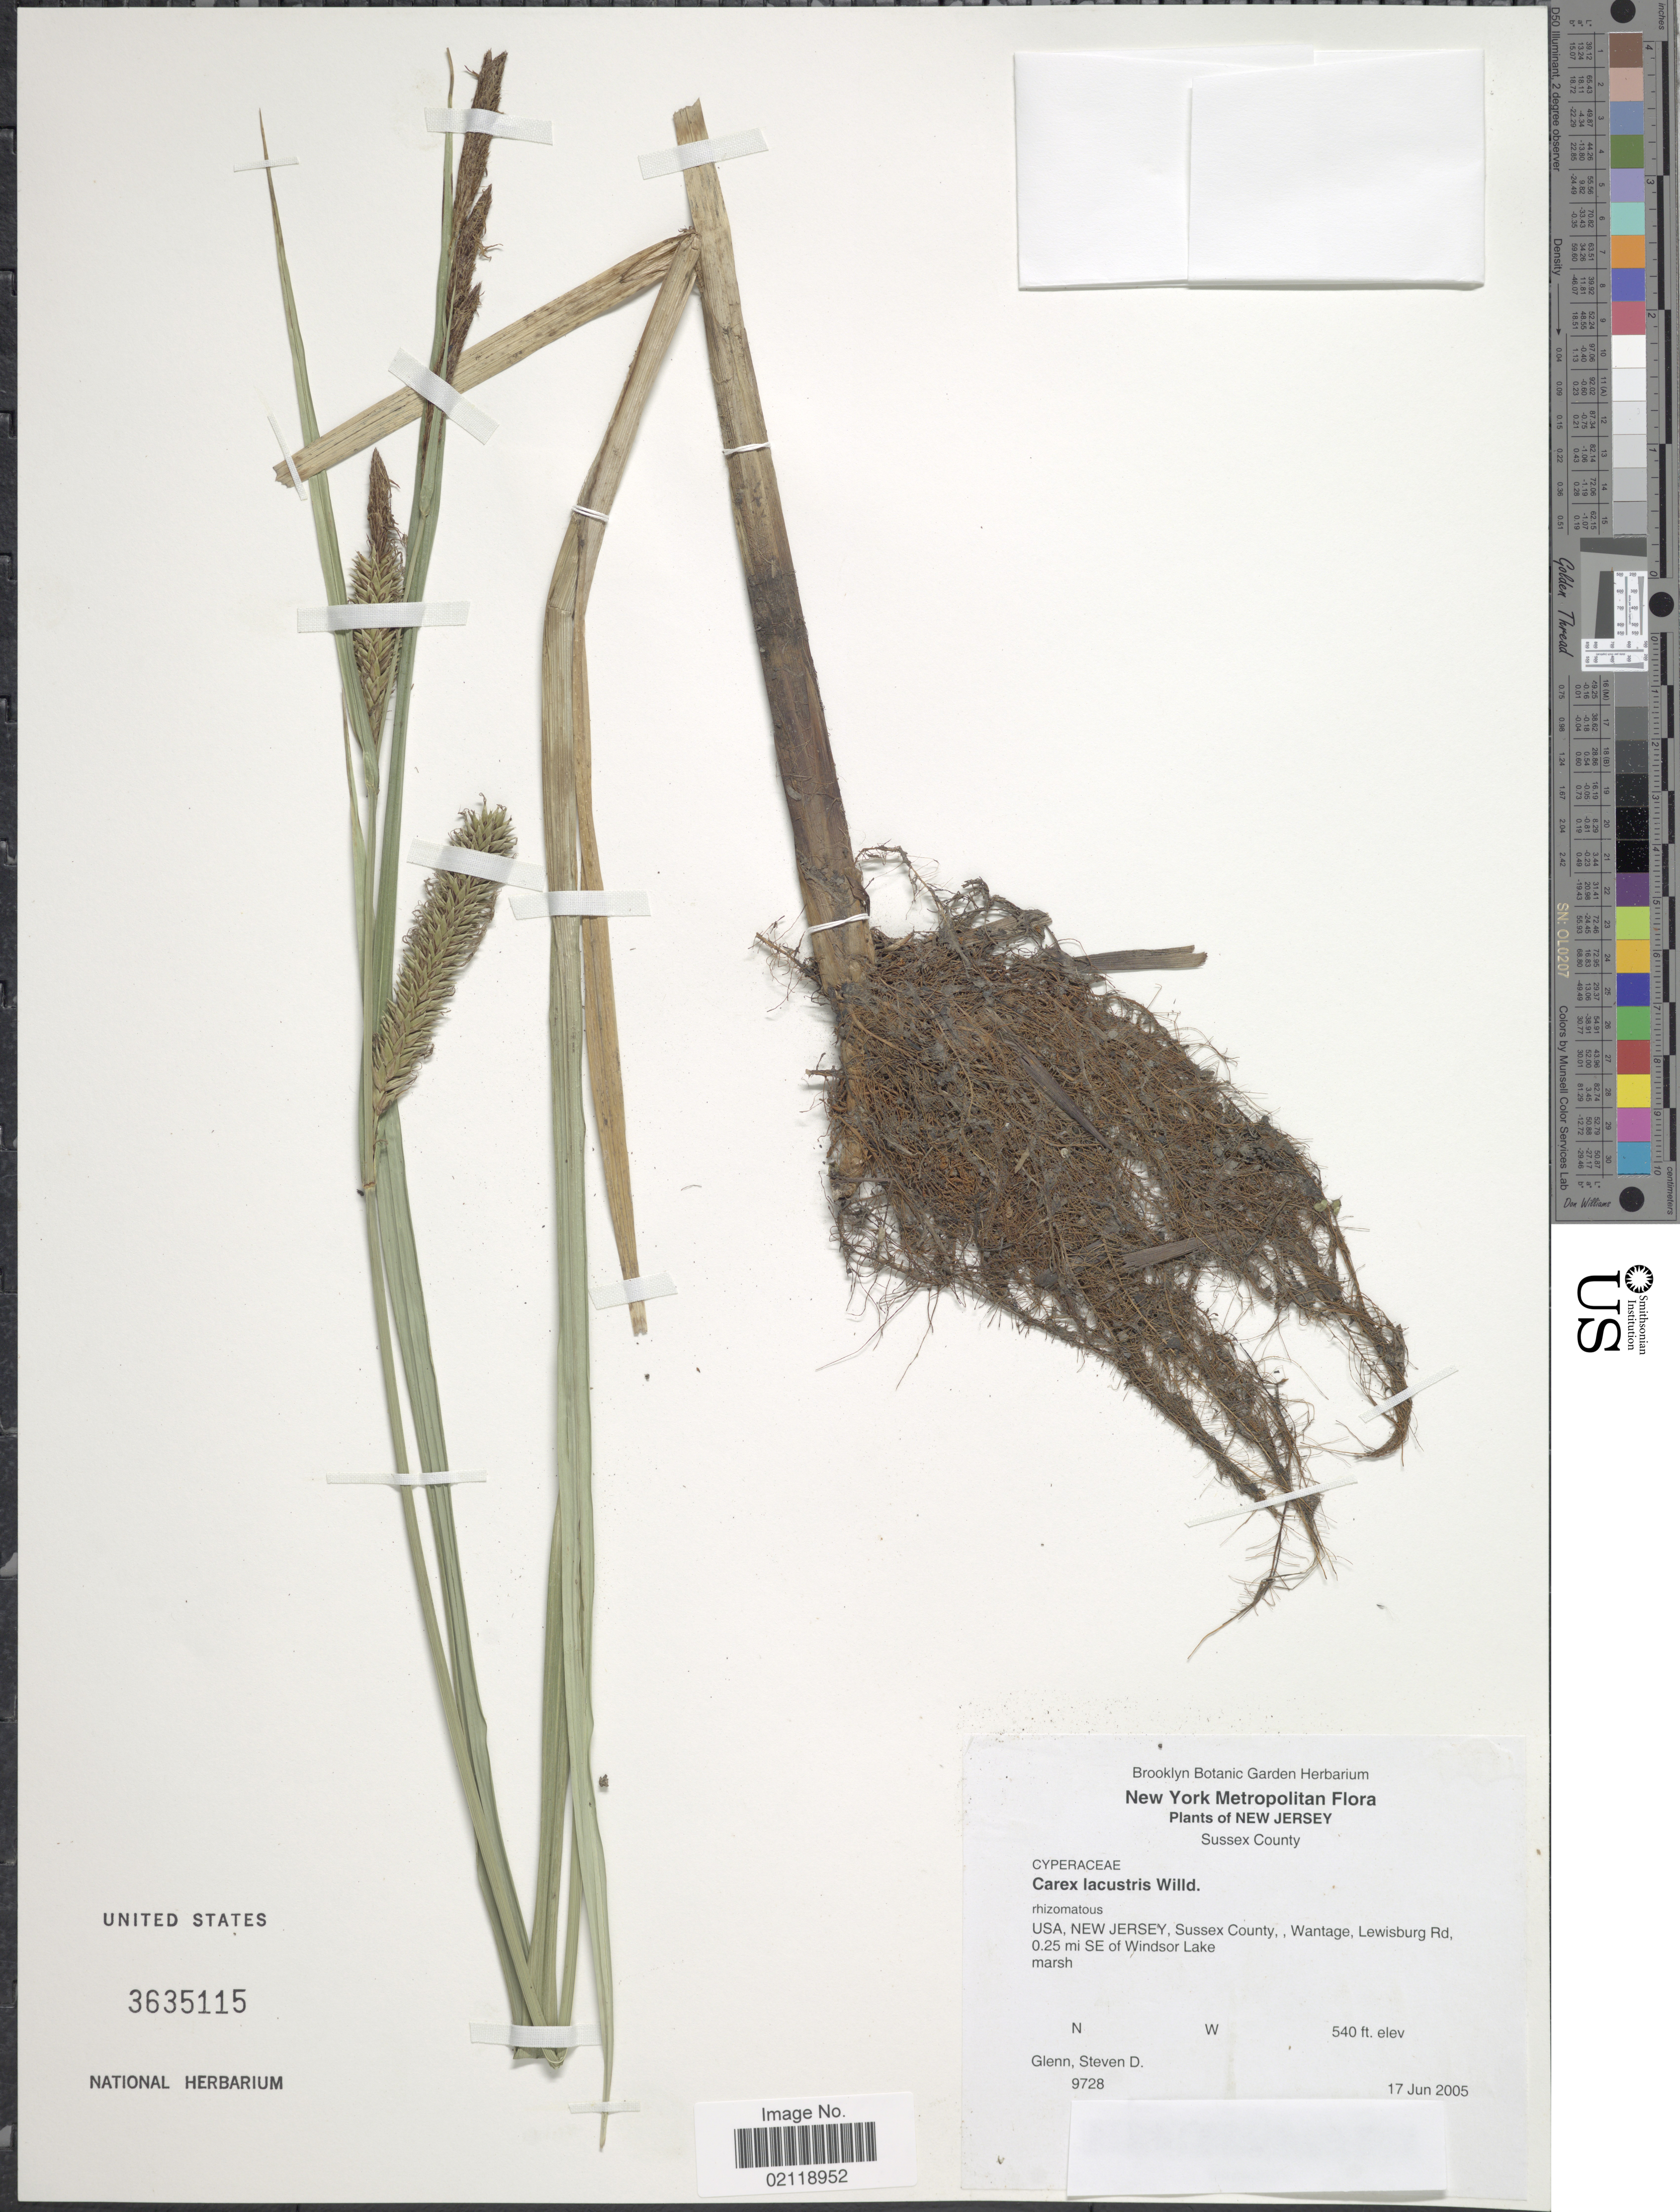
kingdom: Plantae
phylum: Tracheophyta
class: Liliopsida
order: Poales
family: Cyperaceae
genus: Carex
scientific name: Carex lacustris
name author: Willd.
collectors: S. Glenn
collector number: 9728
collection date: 2005-06-17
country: United States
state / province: New Jersey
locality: New York Metropolitan, Sussex County, Wantage, Lewisburg Rd, 0.25 mi SE of Windsor Lake.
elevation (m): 165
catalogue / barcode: US 3635115